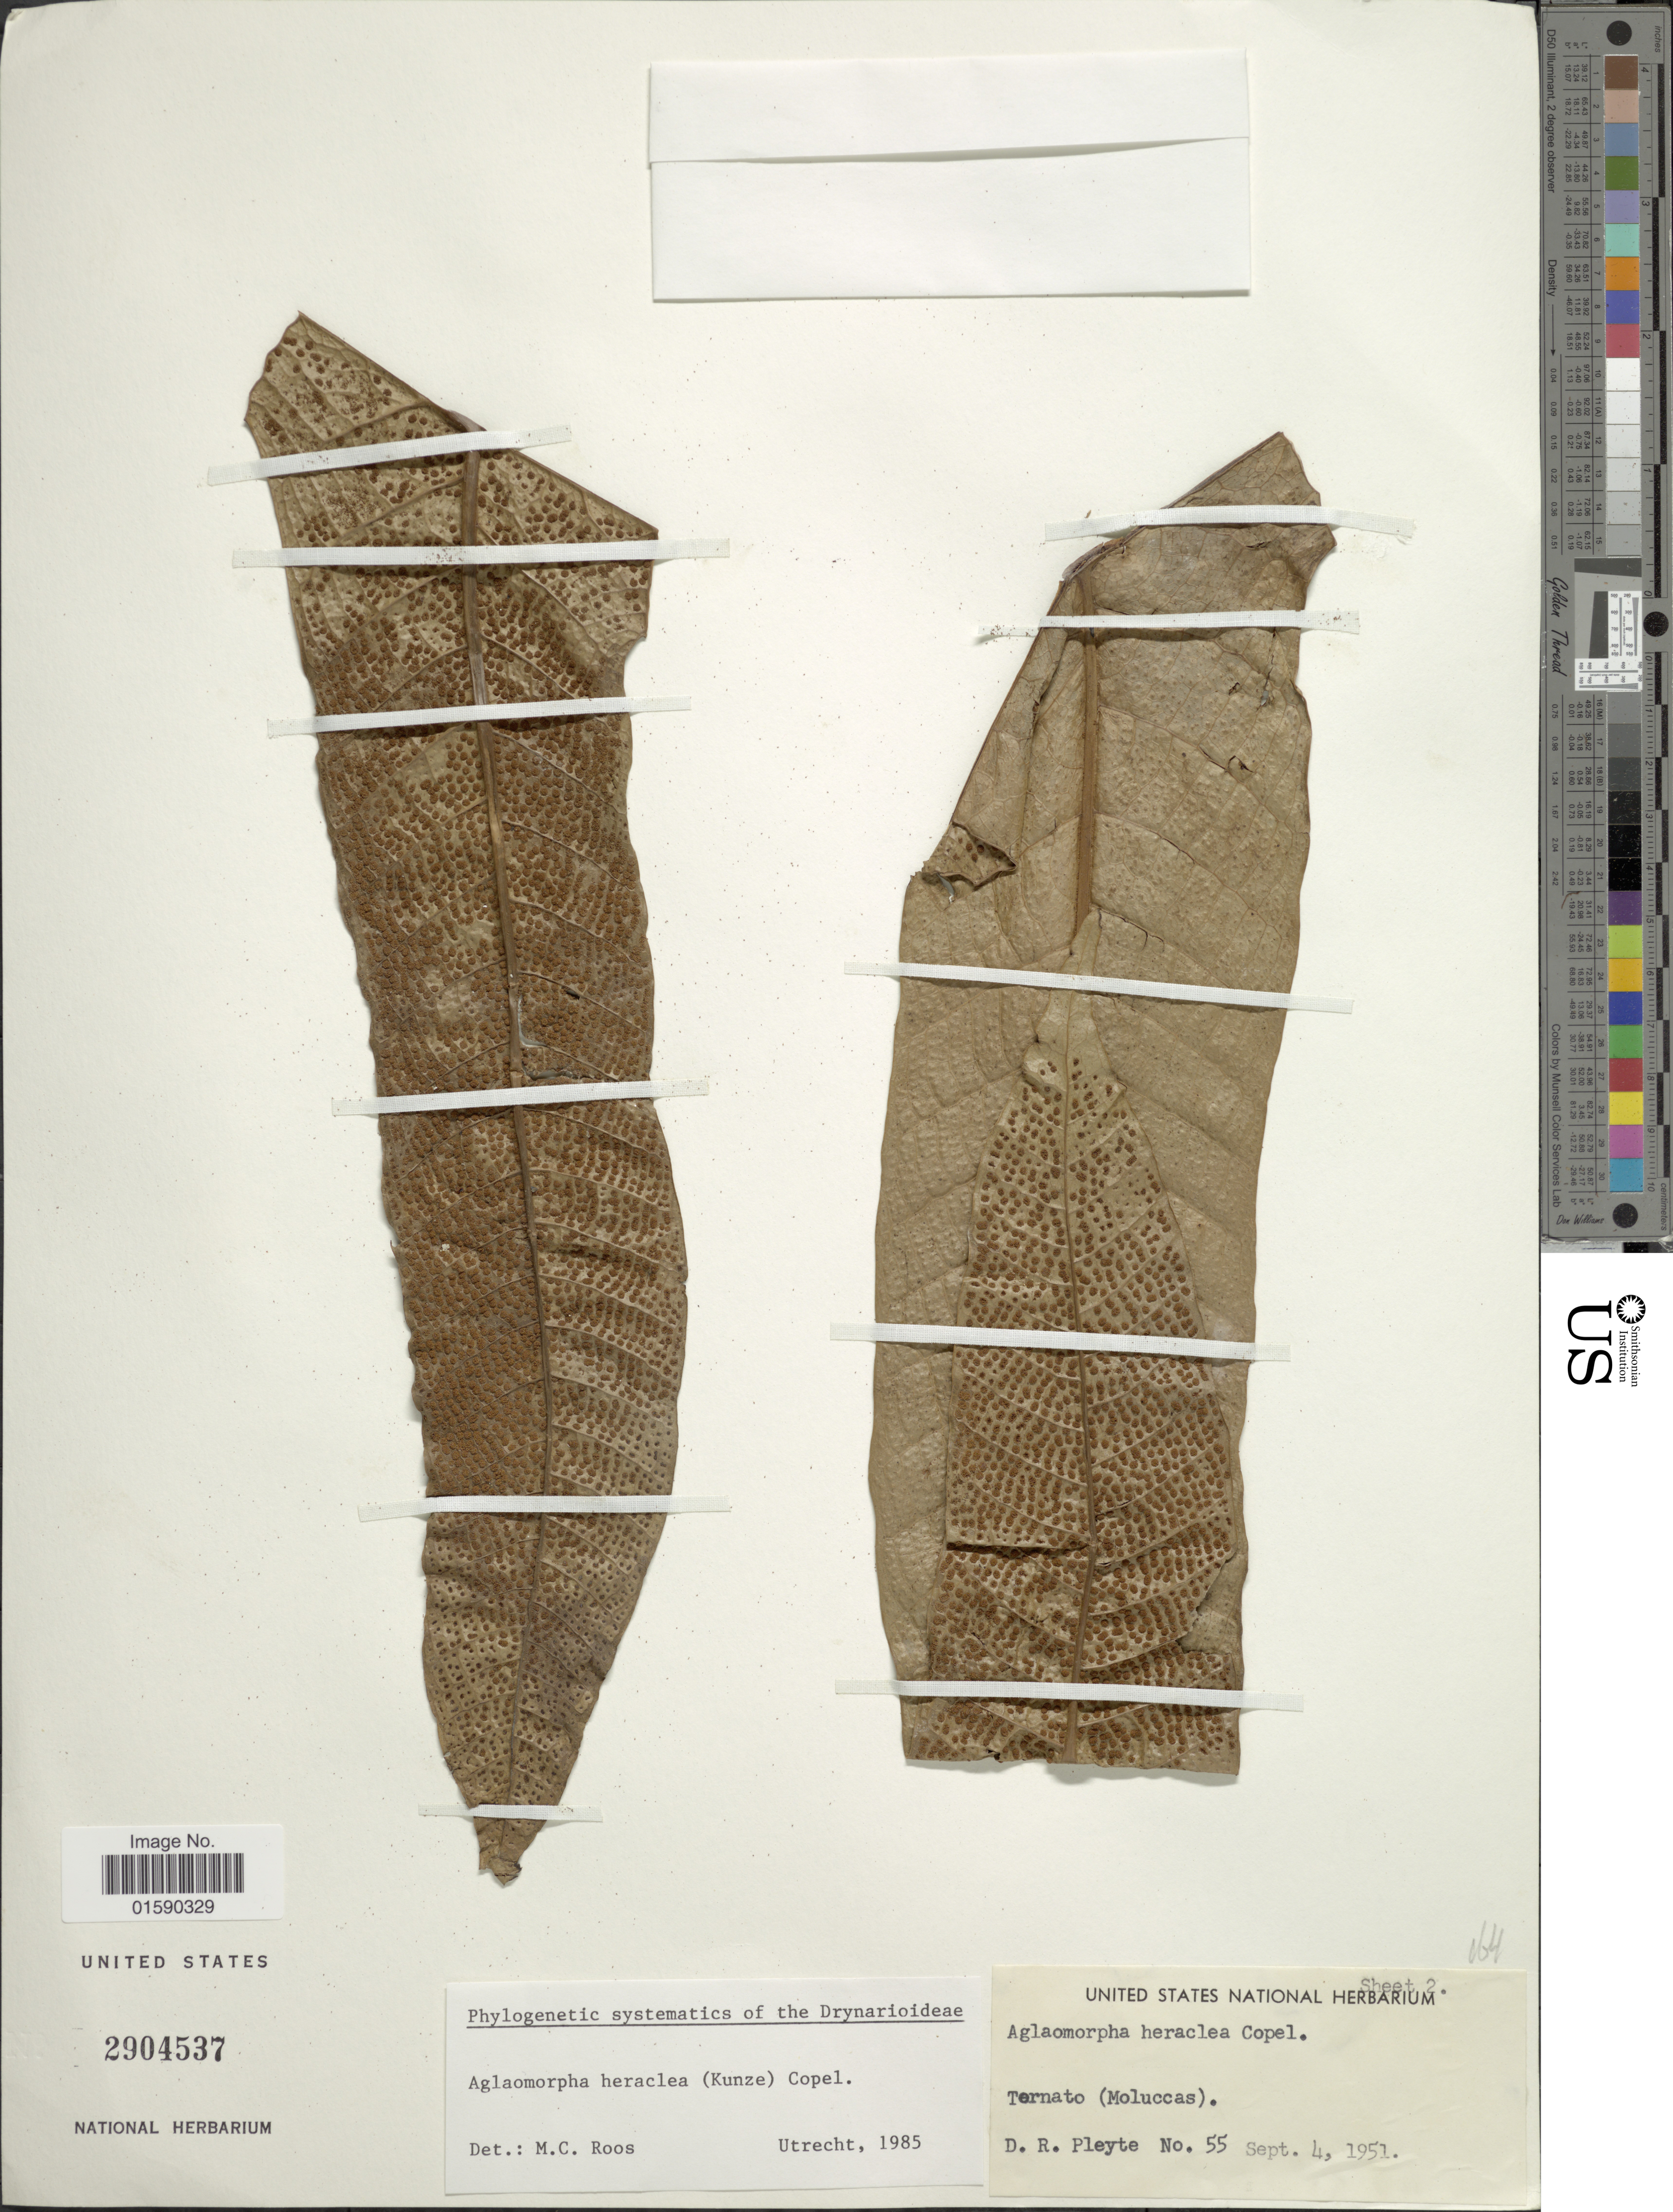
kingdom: Plantae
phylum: Tracheophyta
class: Polypodiopsida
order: Polypodiales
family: Polypodiaceae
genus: Aglaomorpha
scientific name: Aglaomorpha heraclea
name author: (Kunze) Copel.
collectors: D. Pleyte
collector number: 55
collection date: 1951-09-04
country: Indonesia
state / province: Maluku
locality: Ternato (Moluccas).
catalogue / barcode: US 2904537